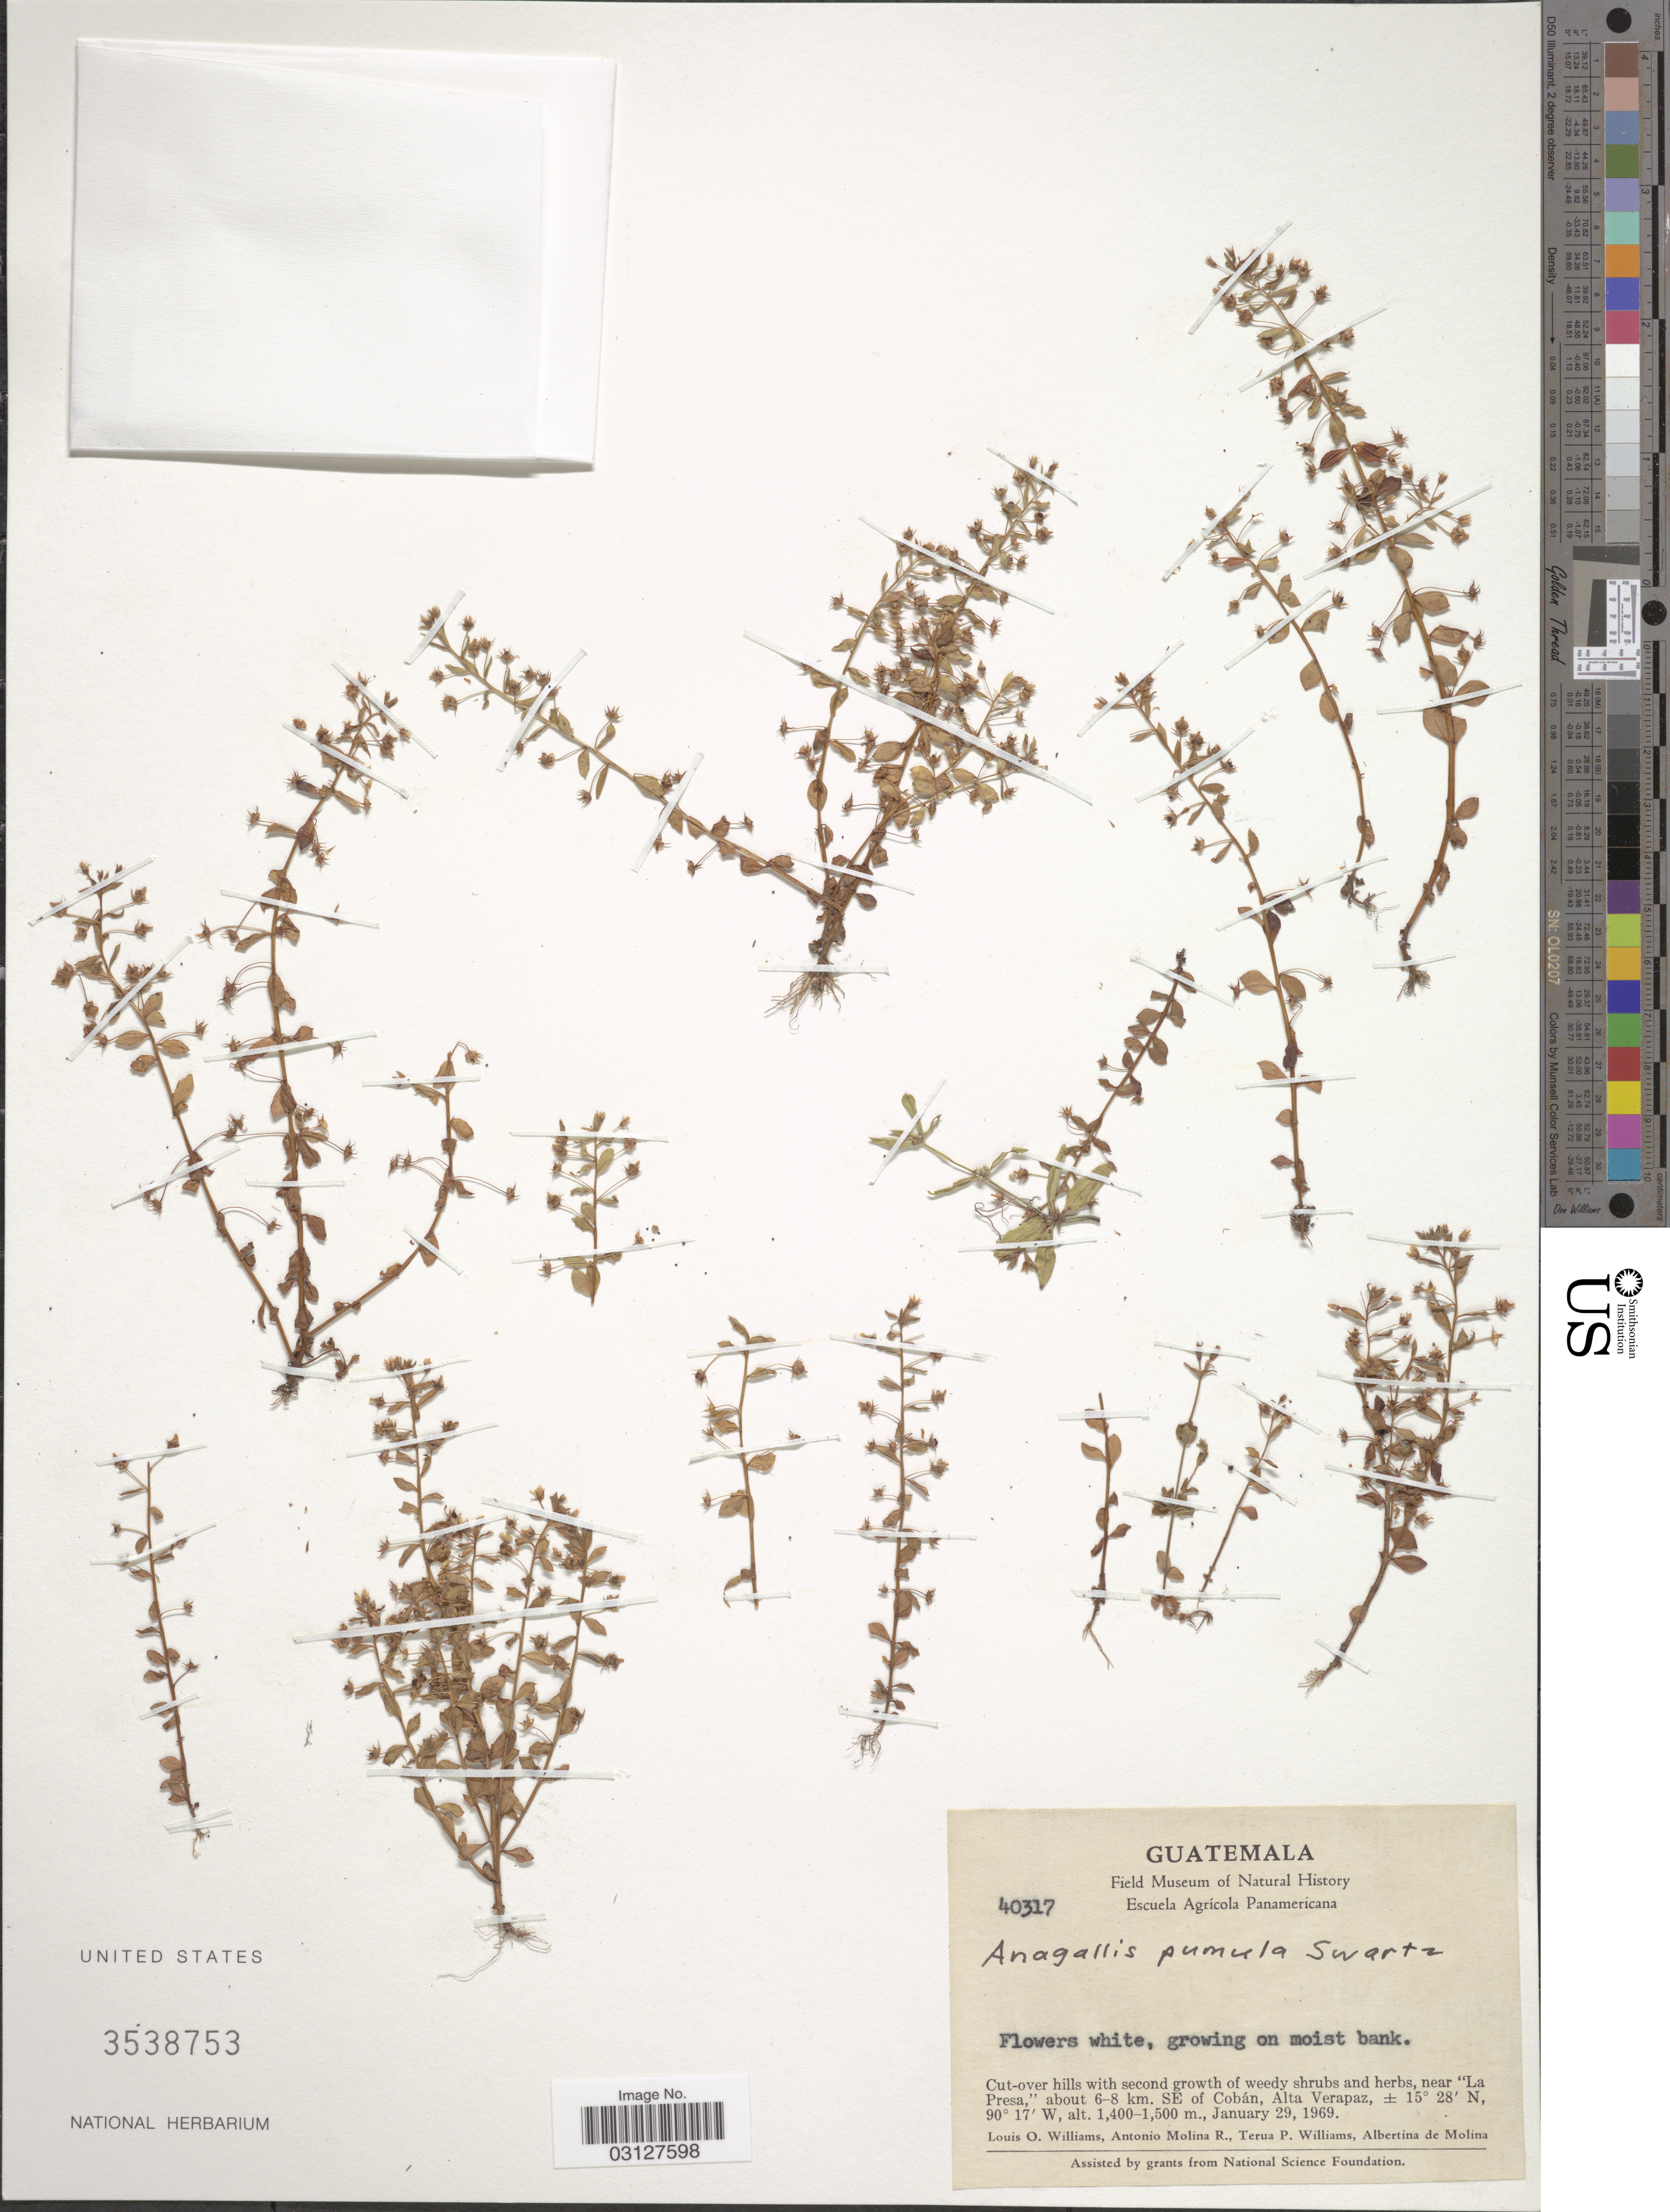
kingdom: Plantae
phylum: Tracheophyta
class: Magnoliopsida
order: Ericales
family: Primulaceae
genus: Anagallis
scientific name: Anagallis pumila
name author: Sw.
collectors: L. O. Williams, A. Molina R., T. Williams & A. R. Molina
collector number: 40317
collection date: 1969-01-29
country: Guatemala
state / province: Alta Verapaz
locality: Near "La Presa", about 6-8 km. SE of Cobán, Alta Verapaz.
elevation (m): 1400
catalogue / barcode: US 3538753